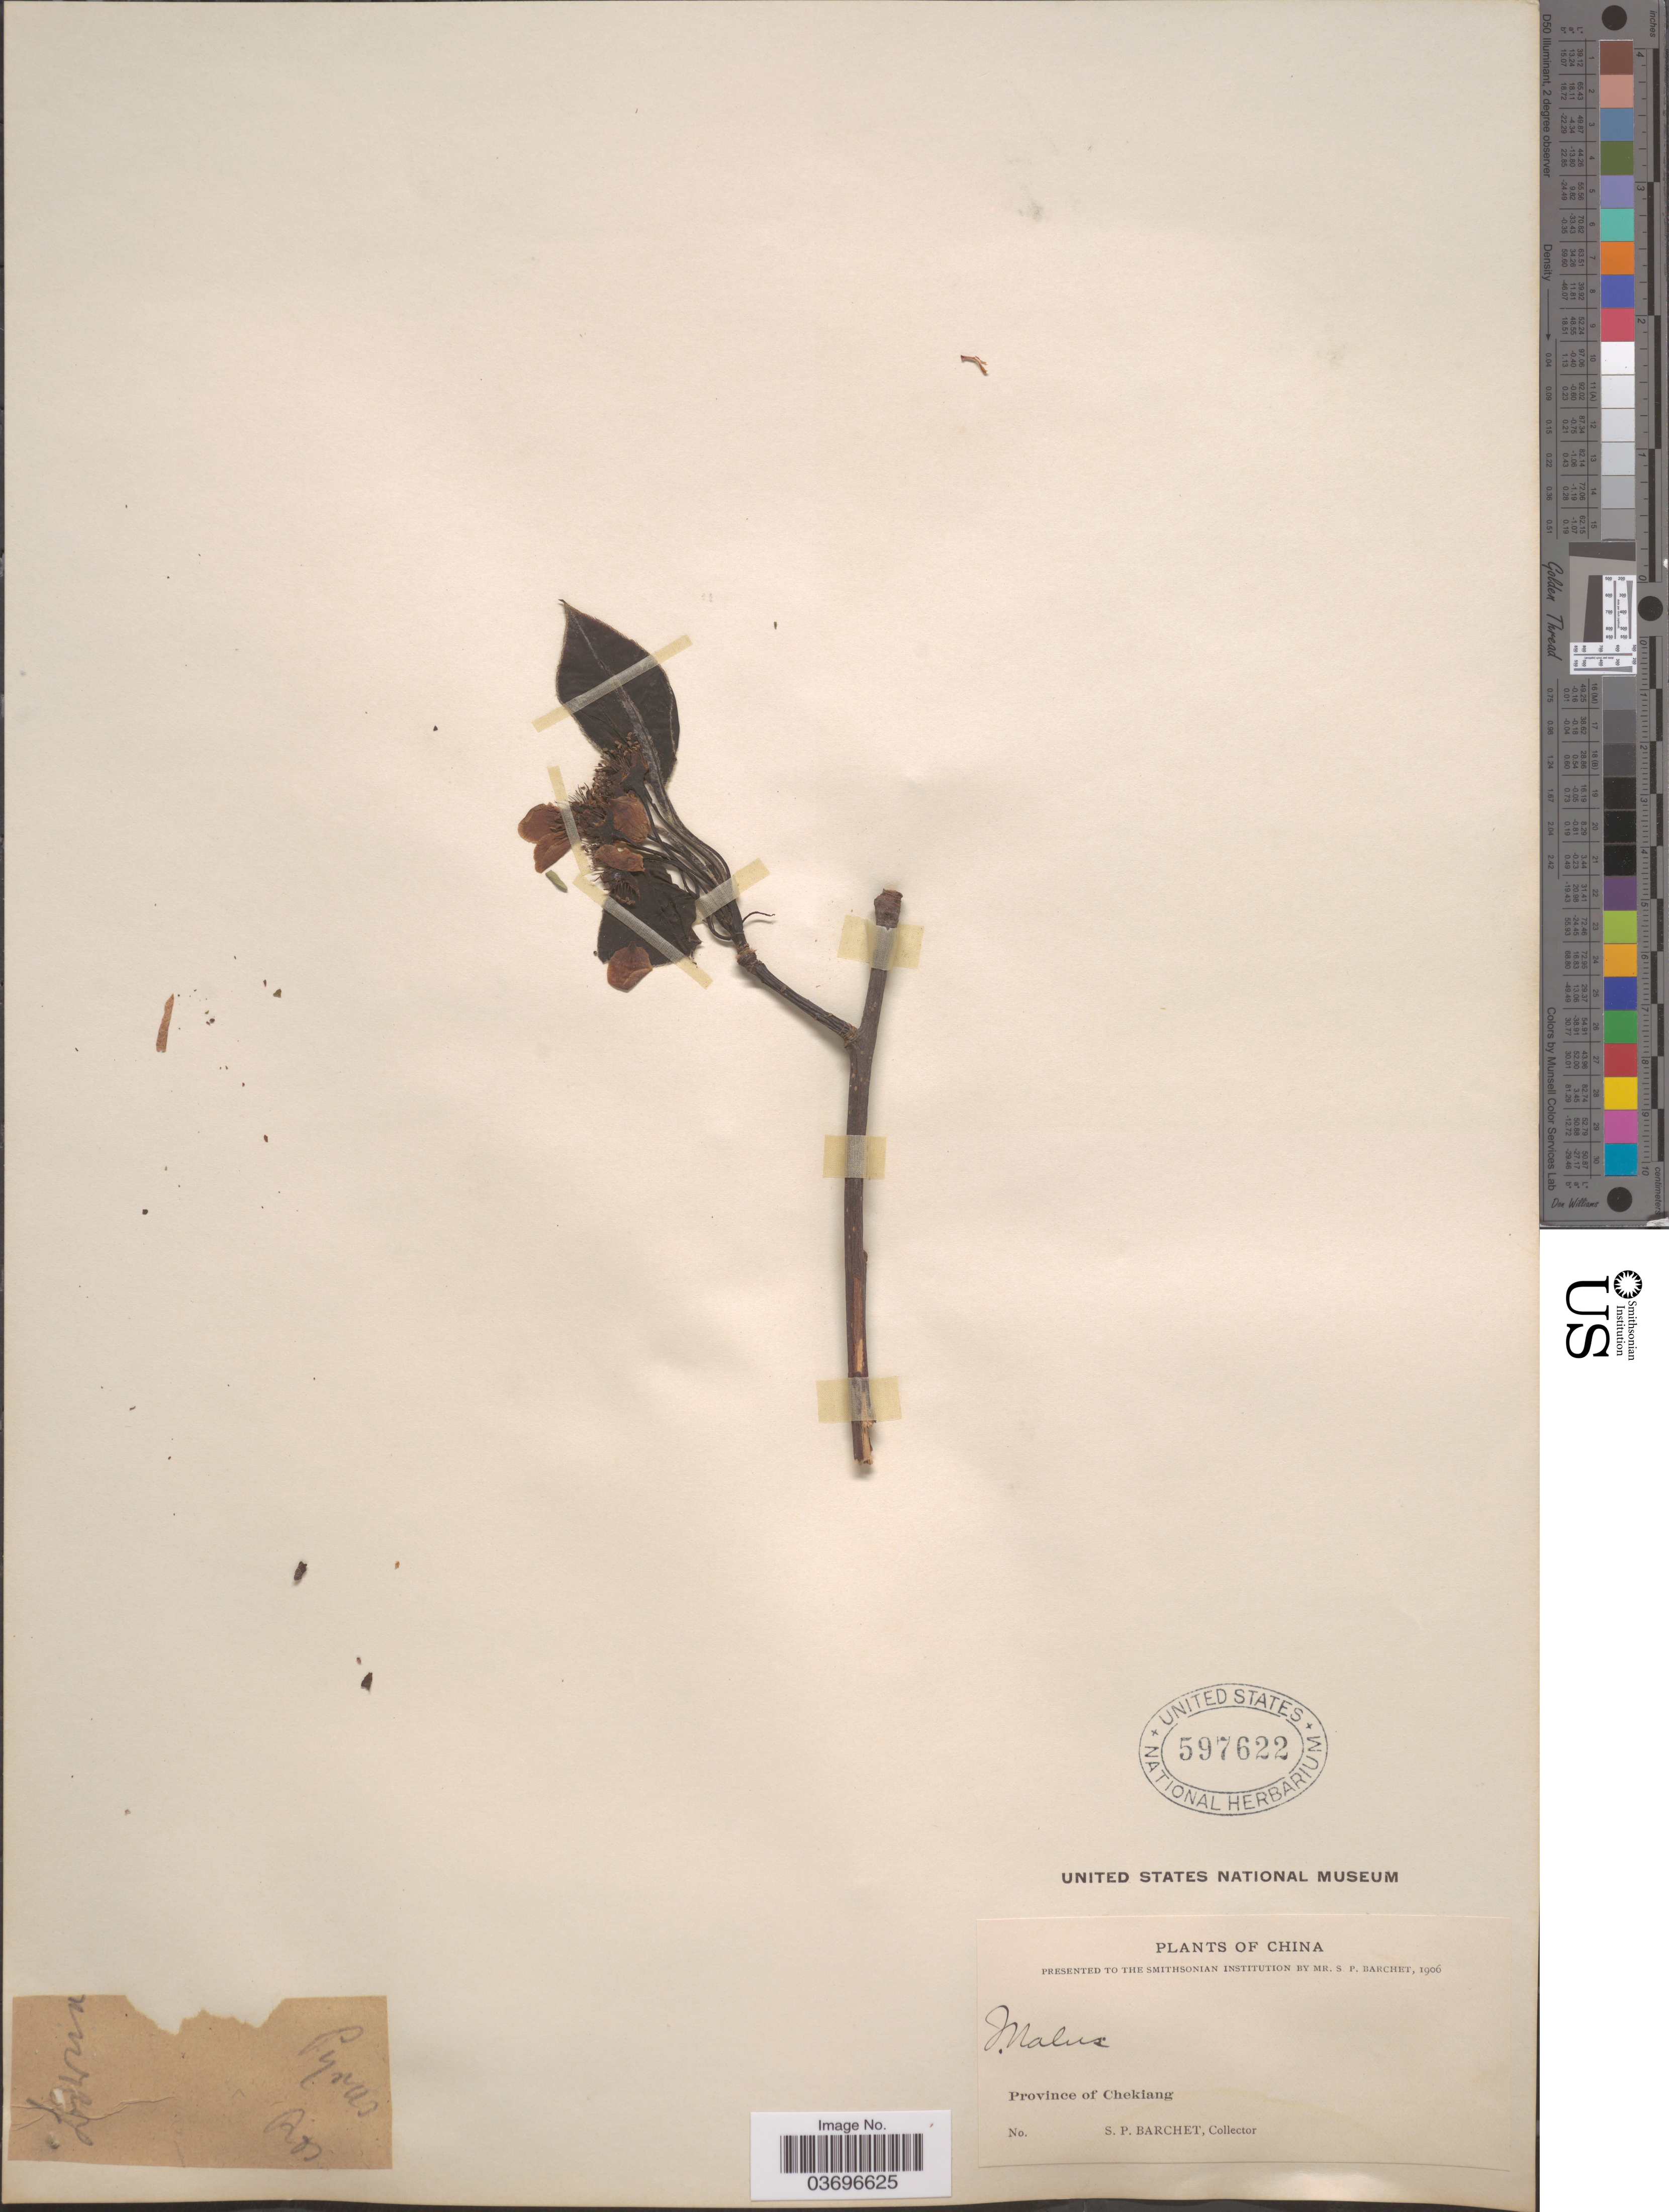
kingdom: Plantae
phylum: Tracheophyta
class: Magnoliopsida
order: Rosales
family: Rosaceae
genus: Pyrus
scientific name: Pyrus sp.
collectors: S. P. Barchet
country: China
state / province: Zhejiang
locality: Province of Chekiang.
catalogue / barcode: US 597622